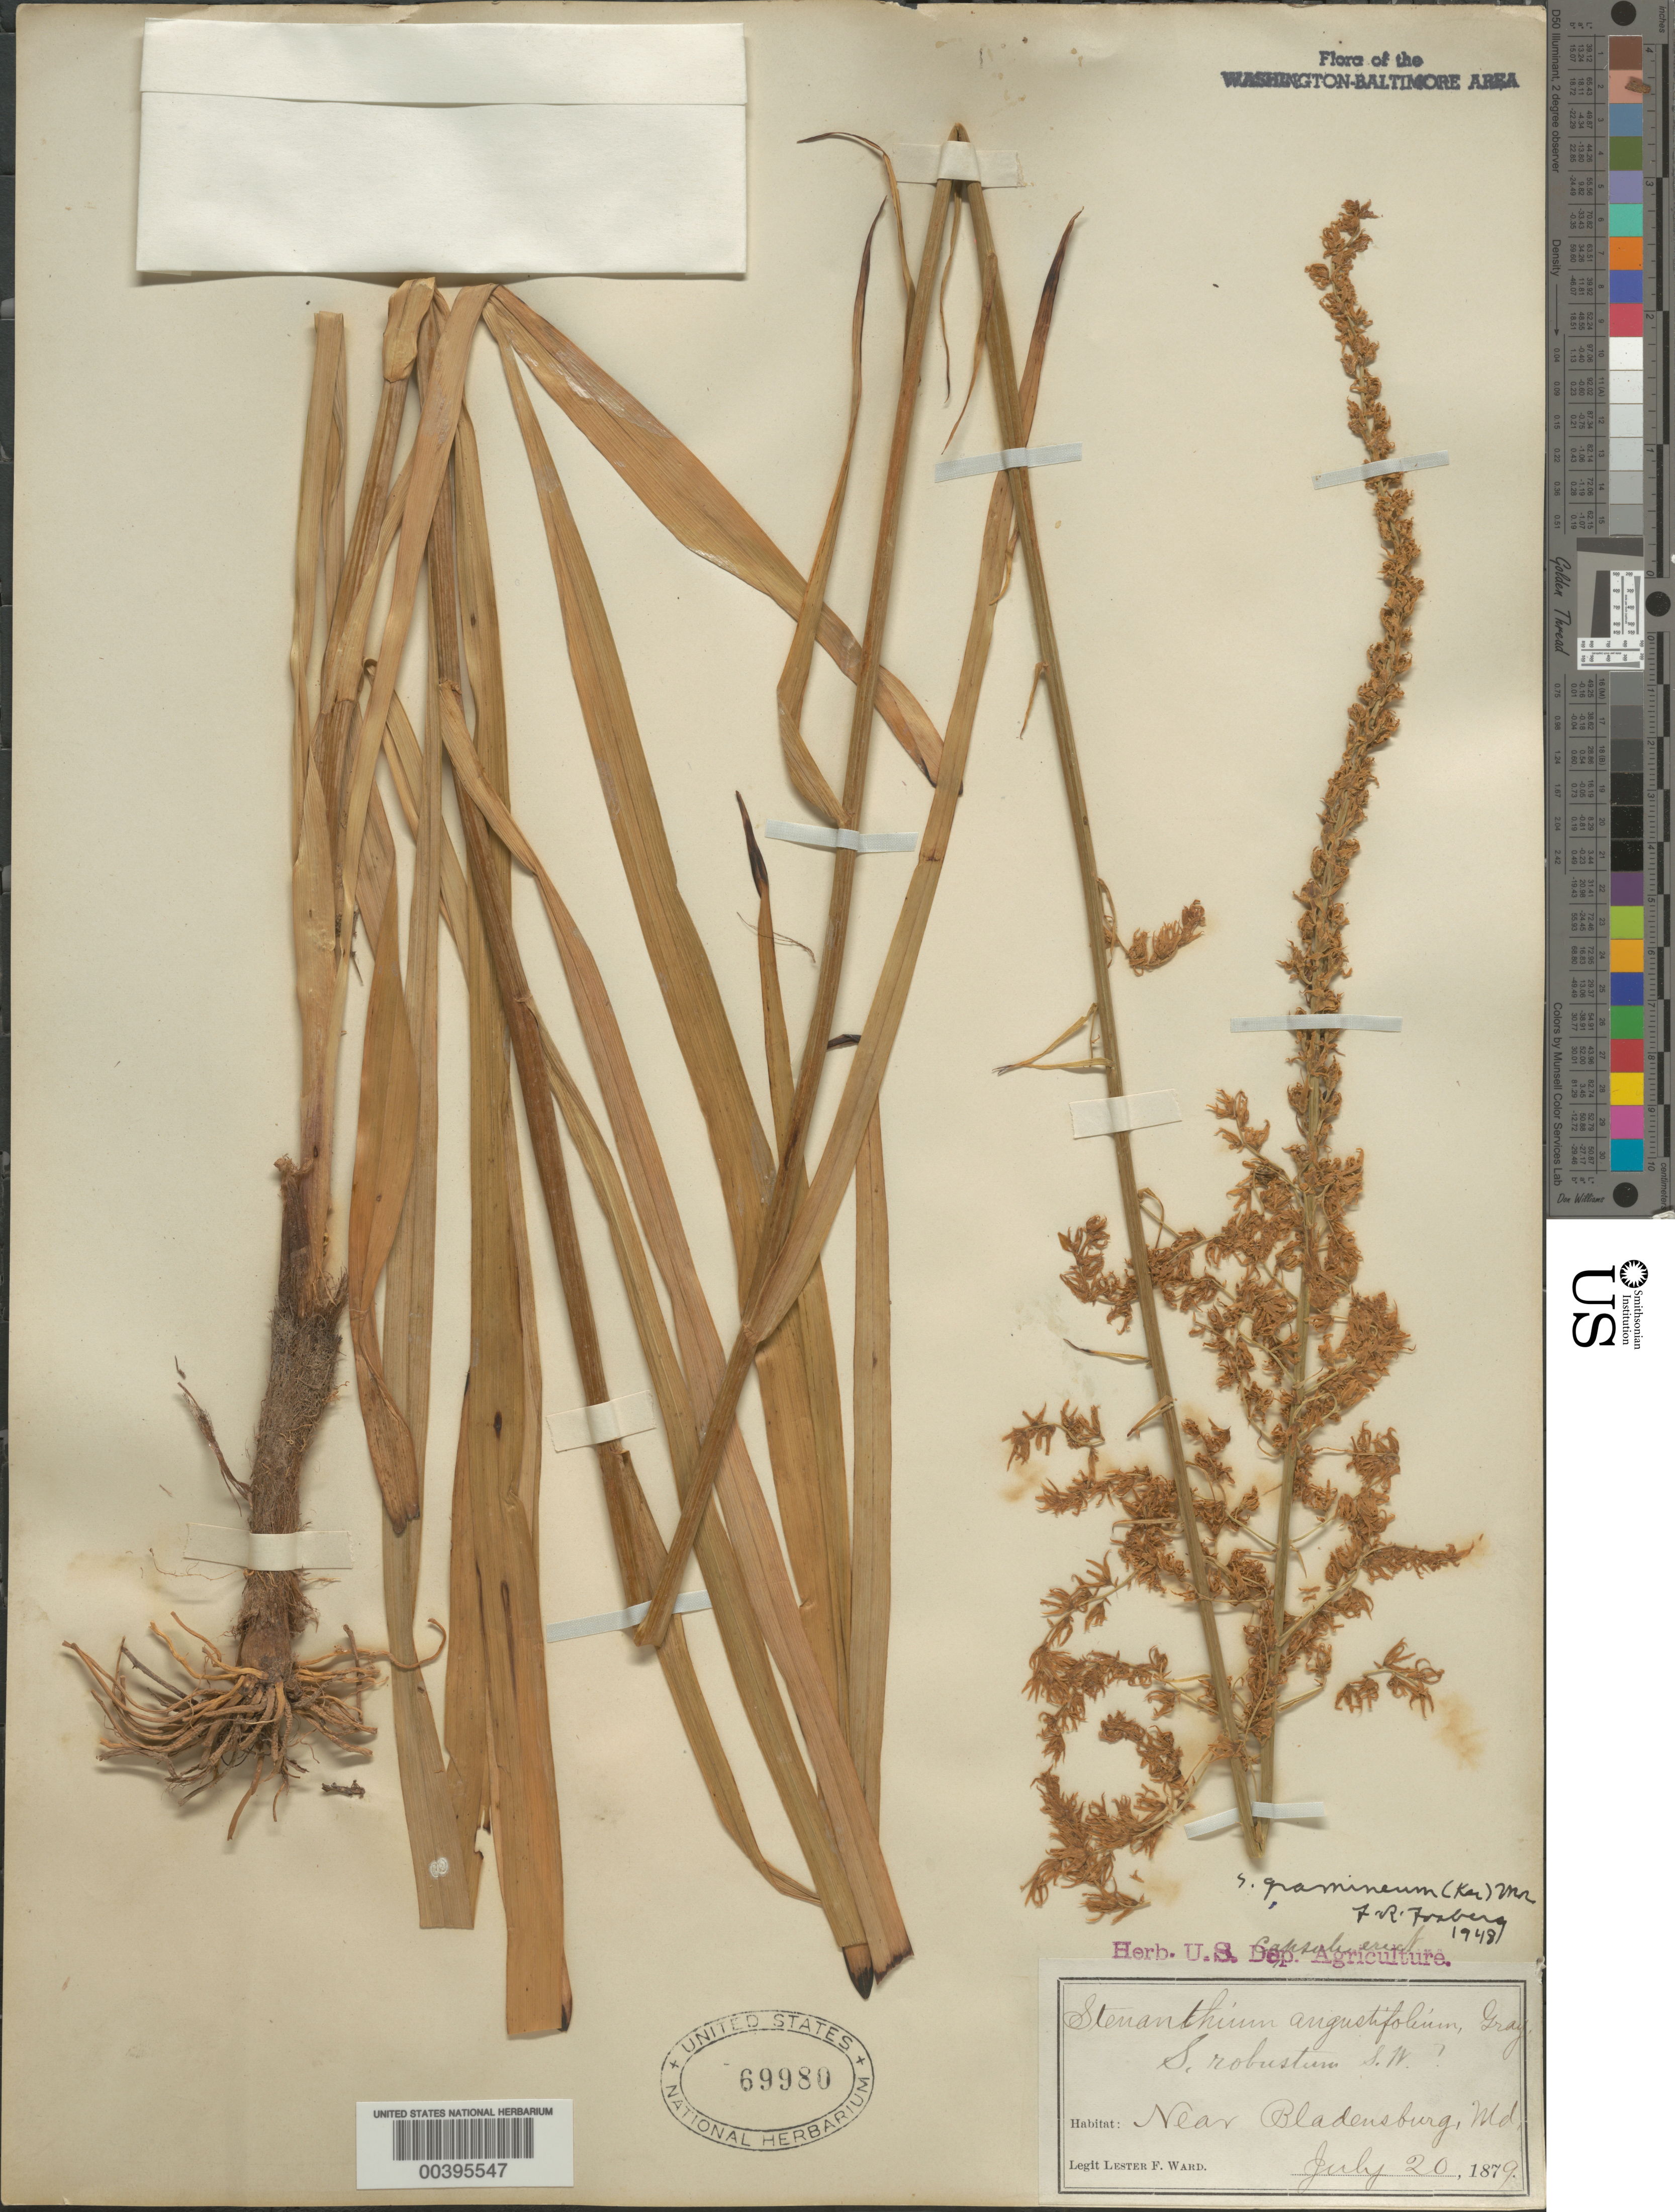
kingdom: Plantae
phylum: Tracheophyta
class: Liliopsida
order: Liliales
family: Melanthiaceae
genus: Stenanthium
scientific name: Stenanthium gramineum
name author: (Ker Gawl.) Morong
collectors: L. F. Ward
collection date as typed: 20 Jul 1879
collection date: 1879-07-20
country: United States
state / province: Maryland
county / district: Prince George's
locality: Near Bladensburg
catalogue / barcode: US 69980